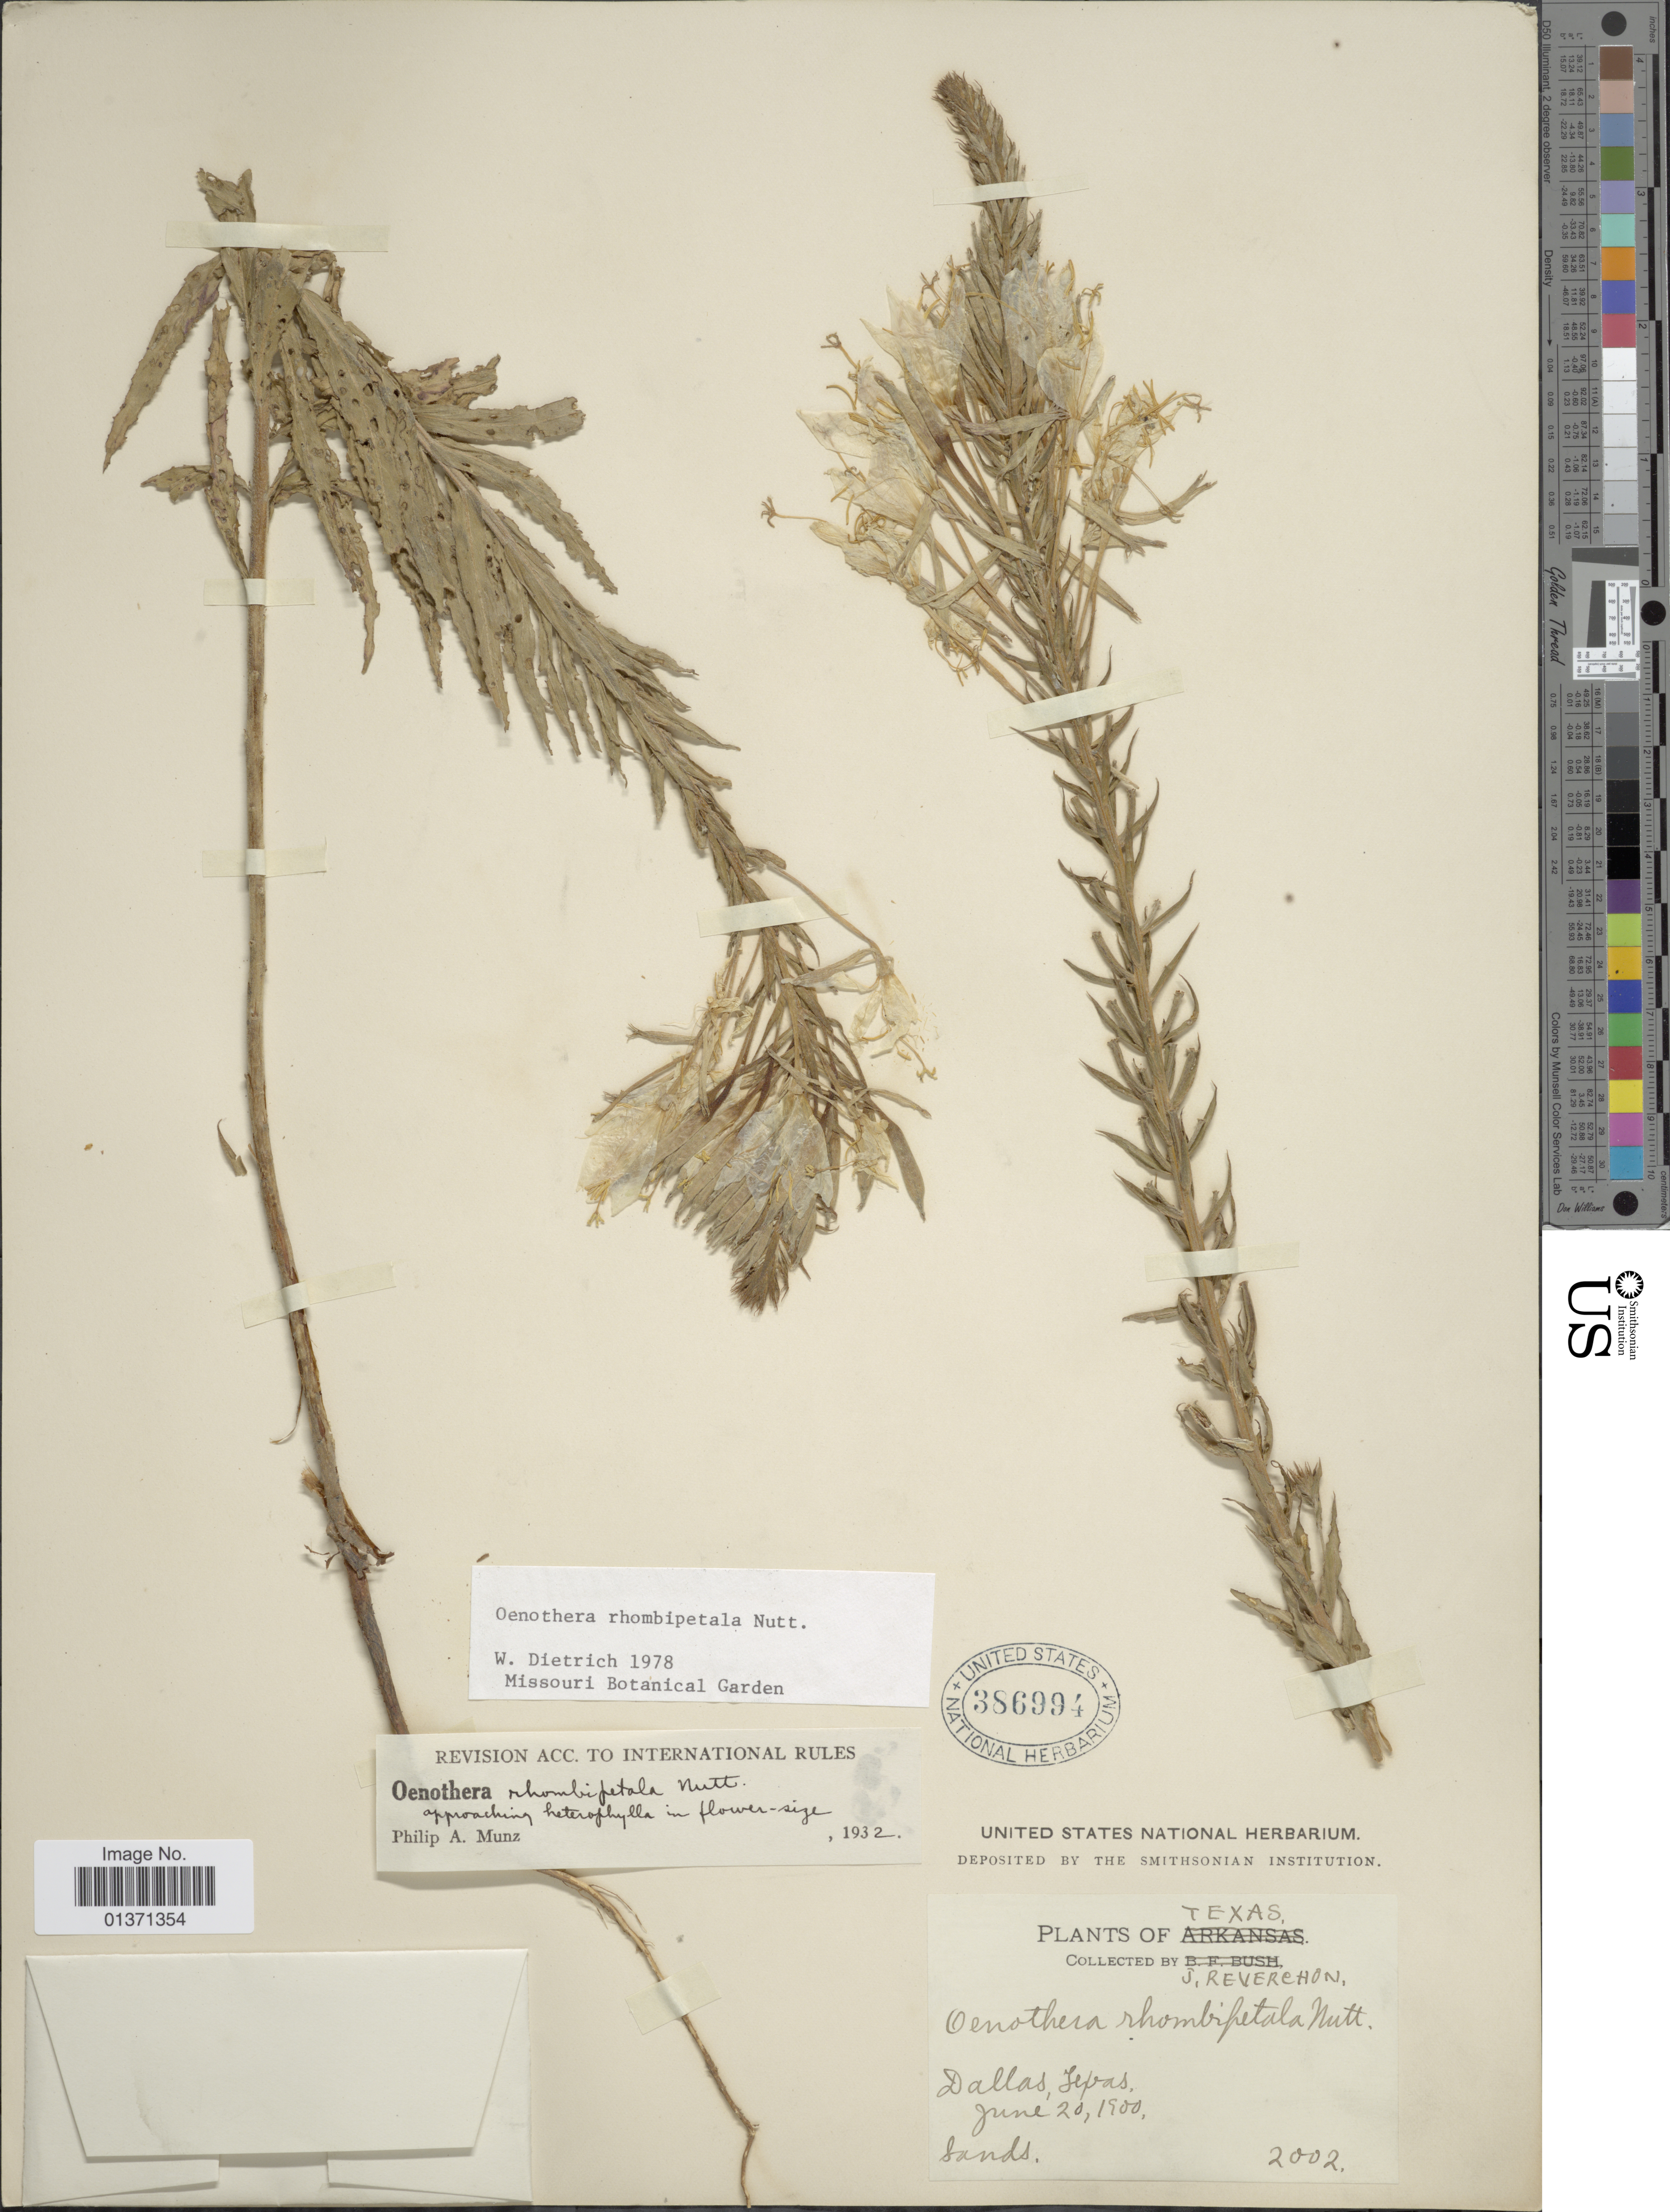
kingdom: Plantae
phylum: Tracheophyta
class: Magnoliopsida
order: Myrtales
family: Onagraceae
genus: Oenothera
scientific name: Oenothera rhombipetala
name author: Nutt. ex Torr & A. Gray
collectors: J. Reverchon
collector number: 2002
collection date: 1900-06-20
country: United States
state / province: Texas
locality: Dallas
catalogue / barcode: US 386994